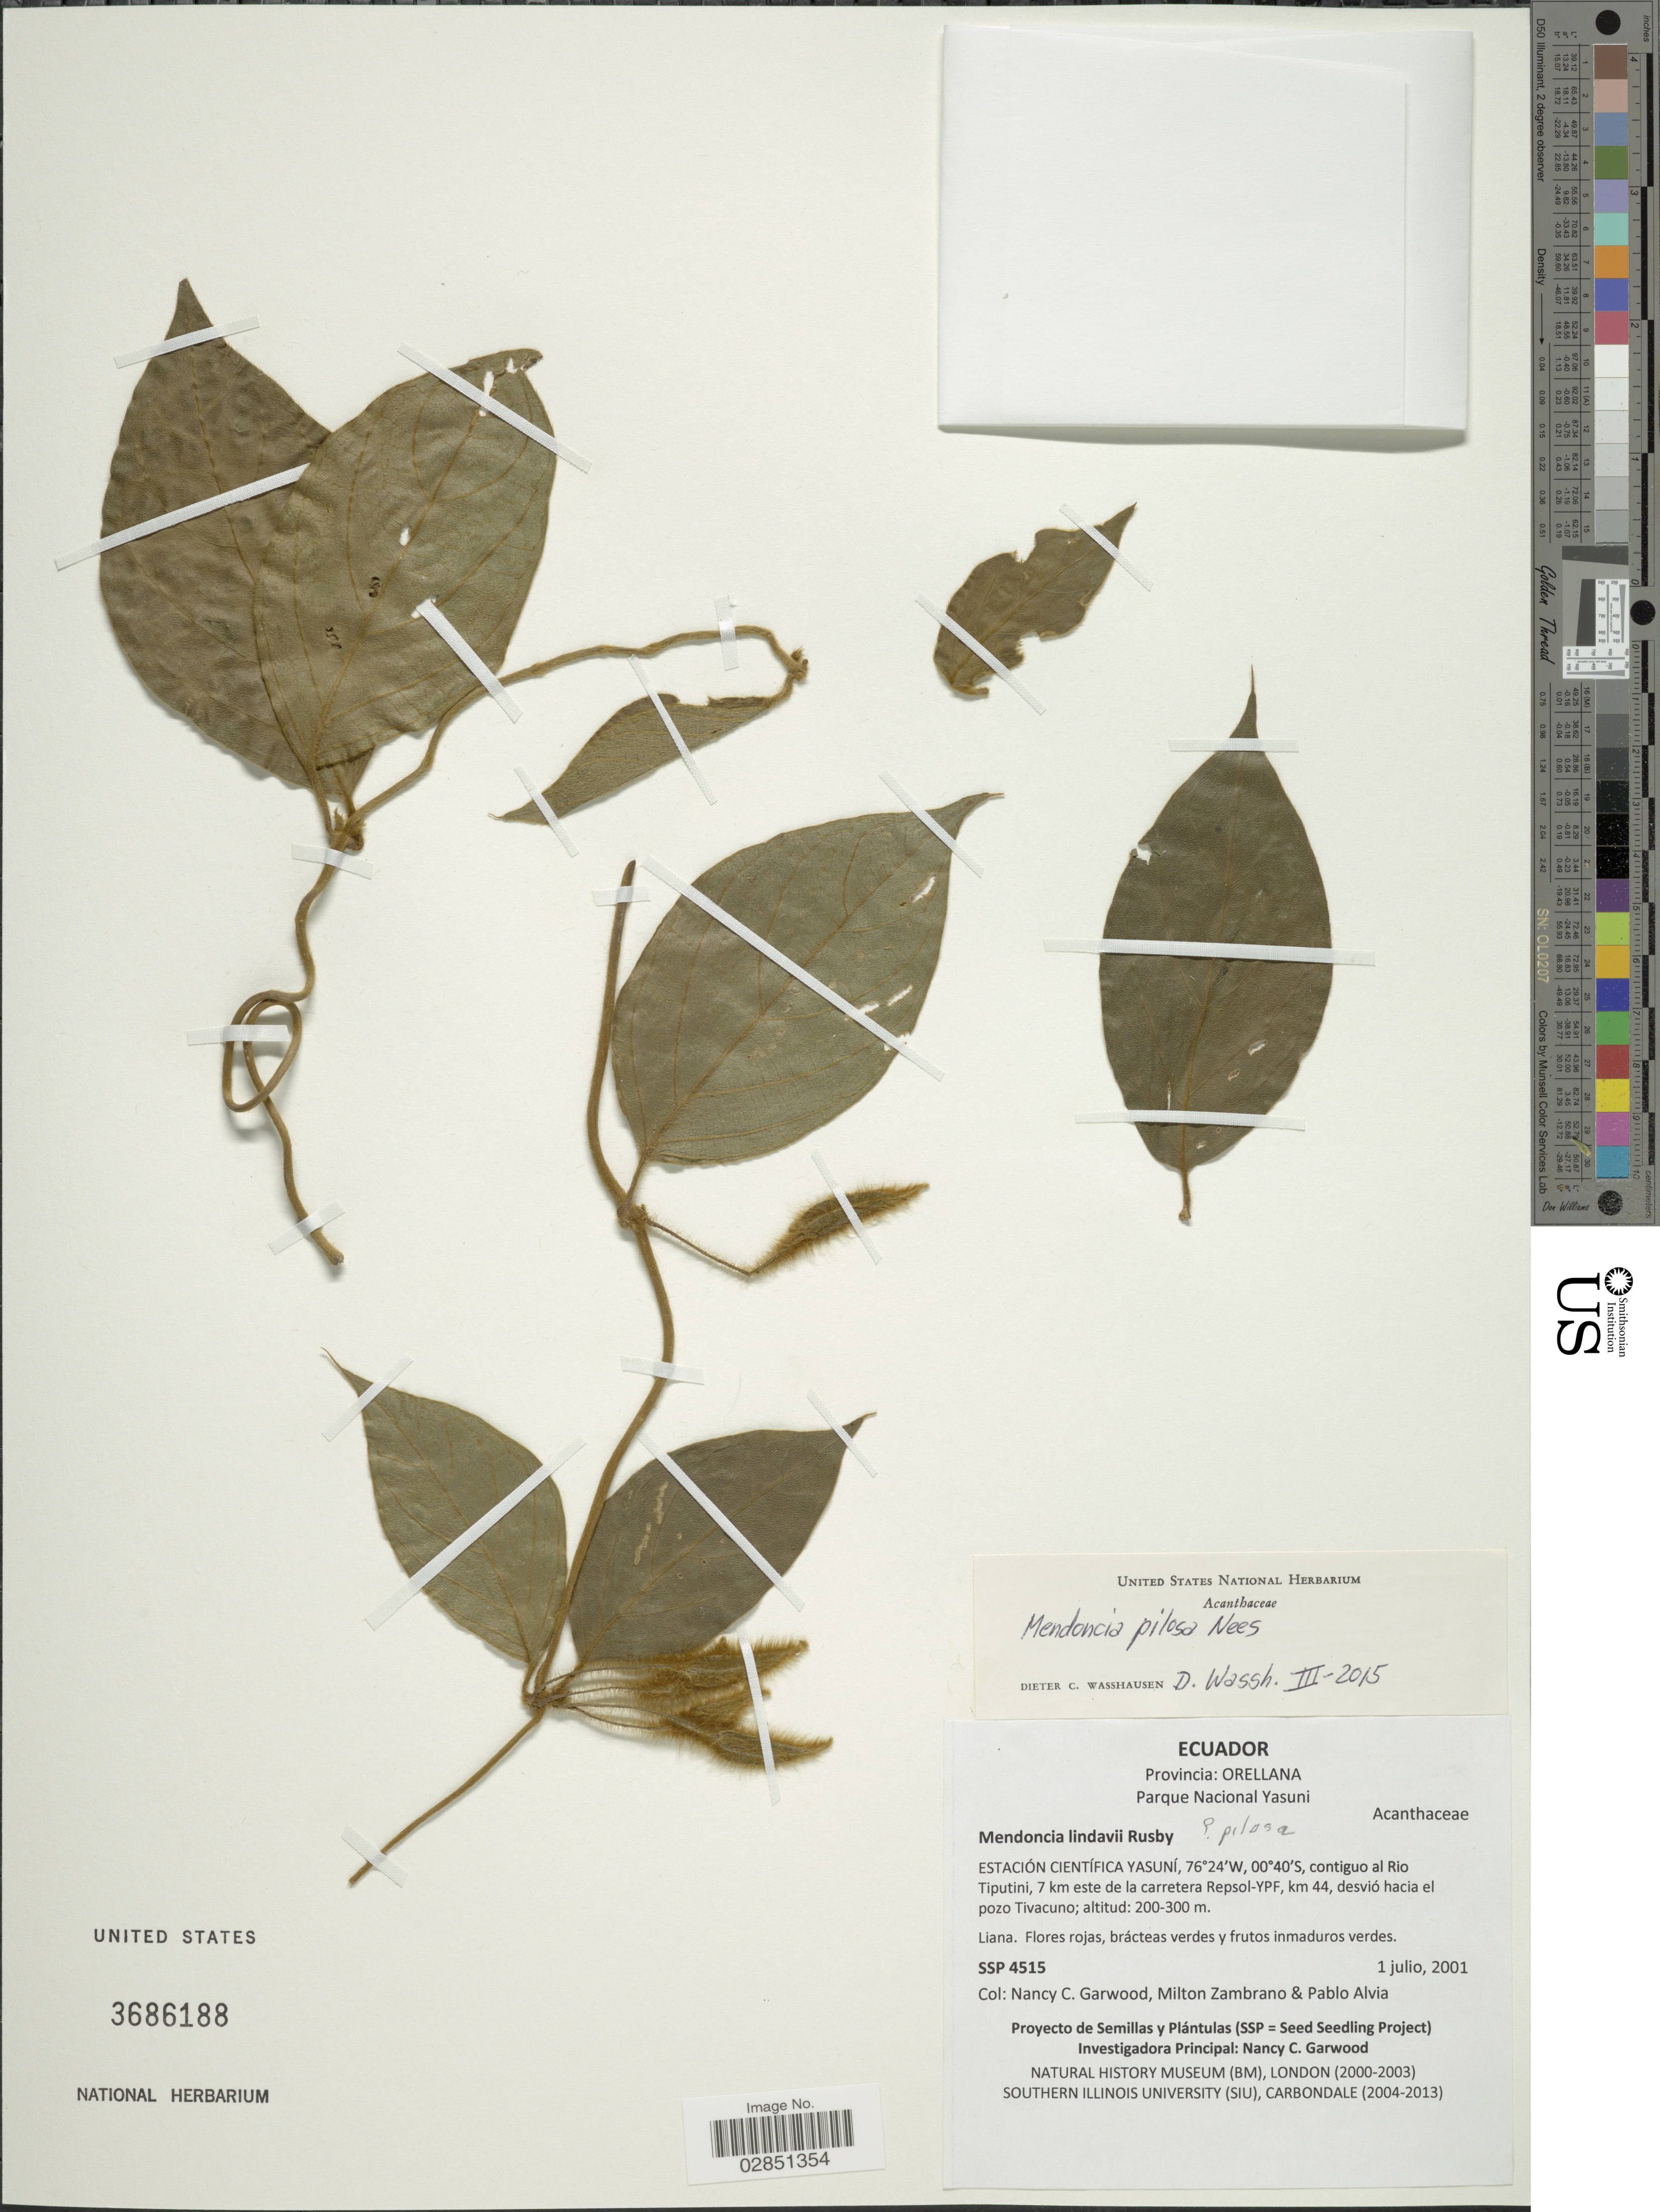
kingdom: Plantae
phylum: Tracheophyta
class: Magnoliopsida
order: Lamiales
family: Acanthaceae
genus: Mendoncia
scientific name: Mendoncia pilosa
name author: Mart.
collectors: N. C. Garwood, M. Zambrano & P. Alvia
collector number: SSP4515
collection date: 2001-07-01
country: Ecuador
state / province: Orellana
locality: Provincia: Orellana, Parque Nacional Yasuni. Estación Científica Yasuní, contiguo al Rio Tiputini, 7 km este de la carretera Repsol-YPF, km 44, desvió hacia el pozo Tivacuno.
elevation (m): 200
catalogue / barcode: US 3686188